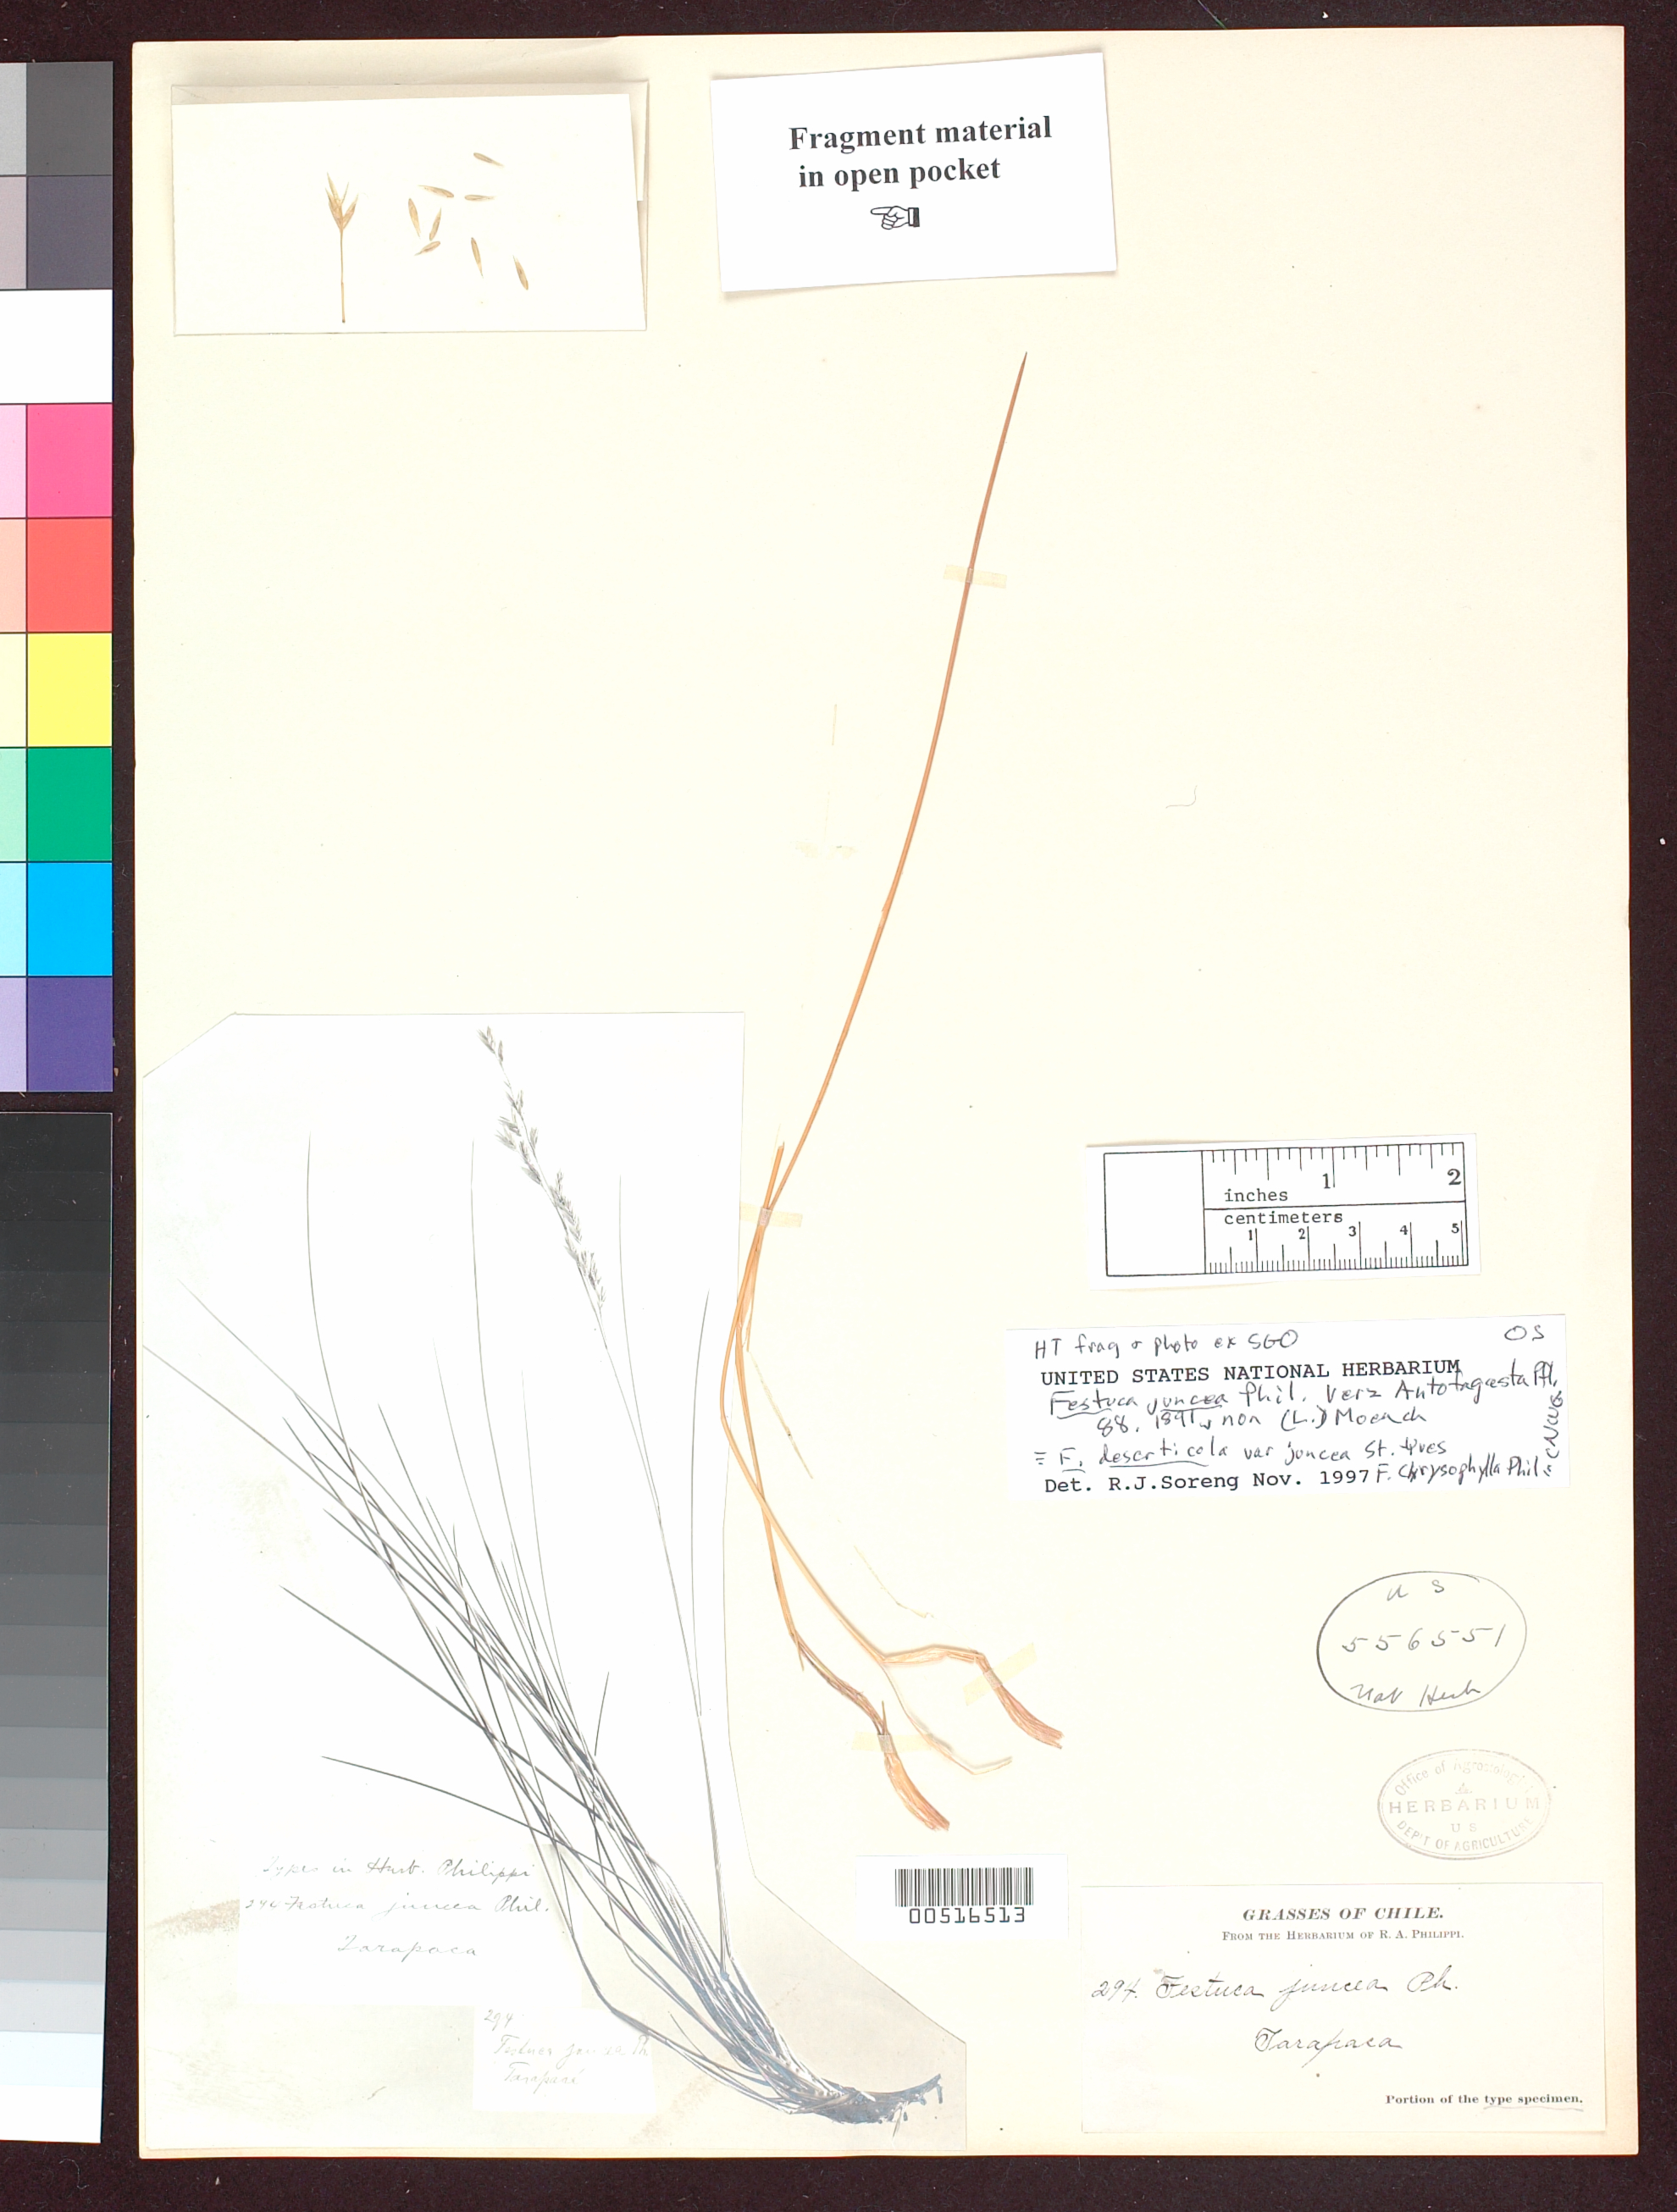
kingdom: Plantae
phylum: Tracheophyta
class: Liliopsida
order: Poales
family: Poaceae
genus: Festuca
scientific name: Festuca juncea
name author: Phil.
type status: Type Fragment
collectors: R. A. Philippi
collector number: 294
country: Chile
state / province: Tarapacá (I)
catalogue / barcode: US 556551